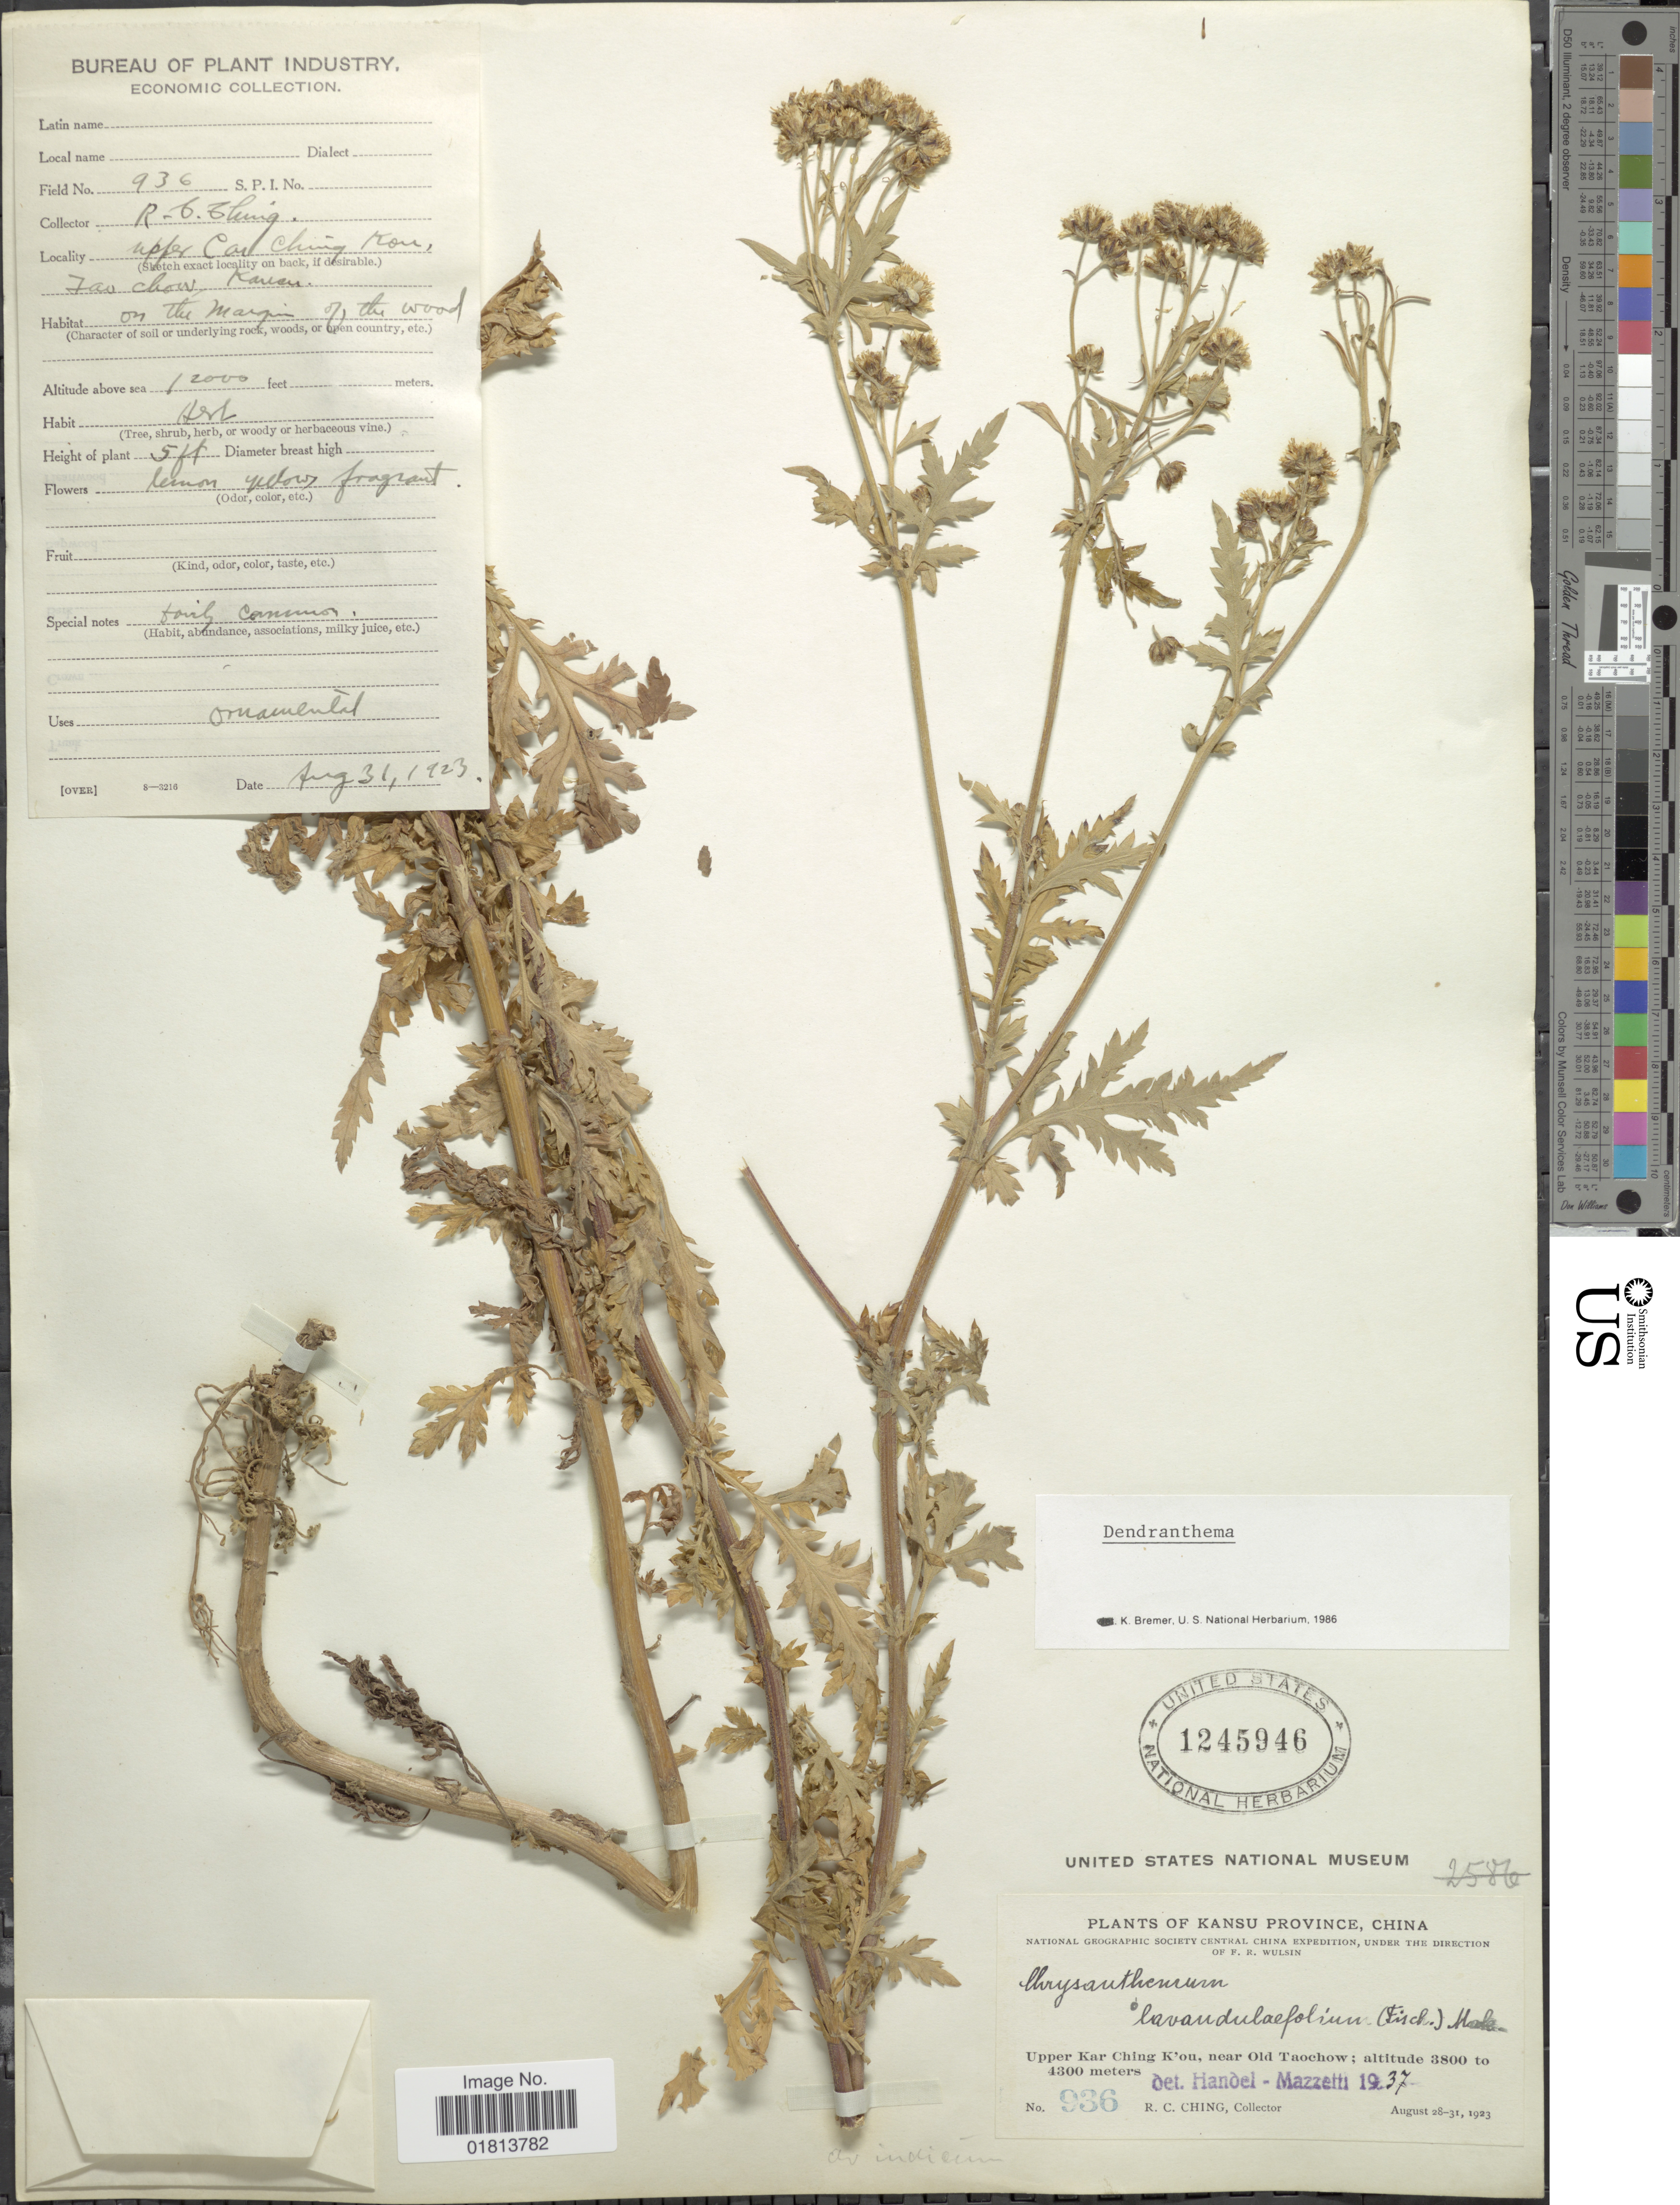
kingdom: Plantae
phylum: Tracheophyta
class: Magnoliopsida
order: Asterales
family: Asteraceae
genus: Dendranthema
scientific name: Dendranthema lavandulaefolium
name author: (Fisch. ex Trautv.) Kitam.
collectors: R. C. Ching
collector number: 936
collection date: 1923-08-31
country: China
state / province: Gansu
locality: Kansu Province, China, Upper Kar Ching K' ou, near Old Taochow, Upper Car Ching Kou, Taochow, Kansu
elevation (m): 3658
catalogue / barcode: US 1245946